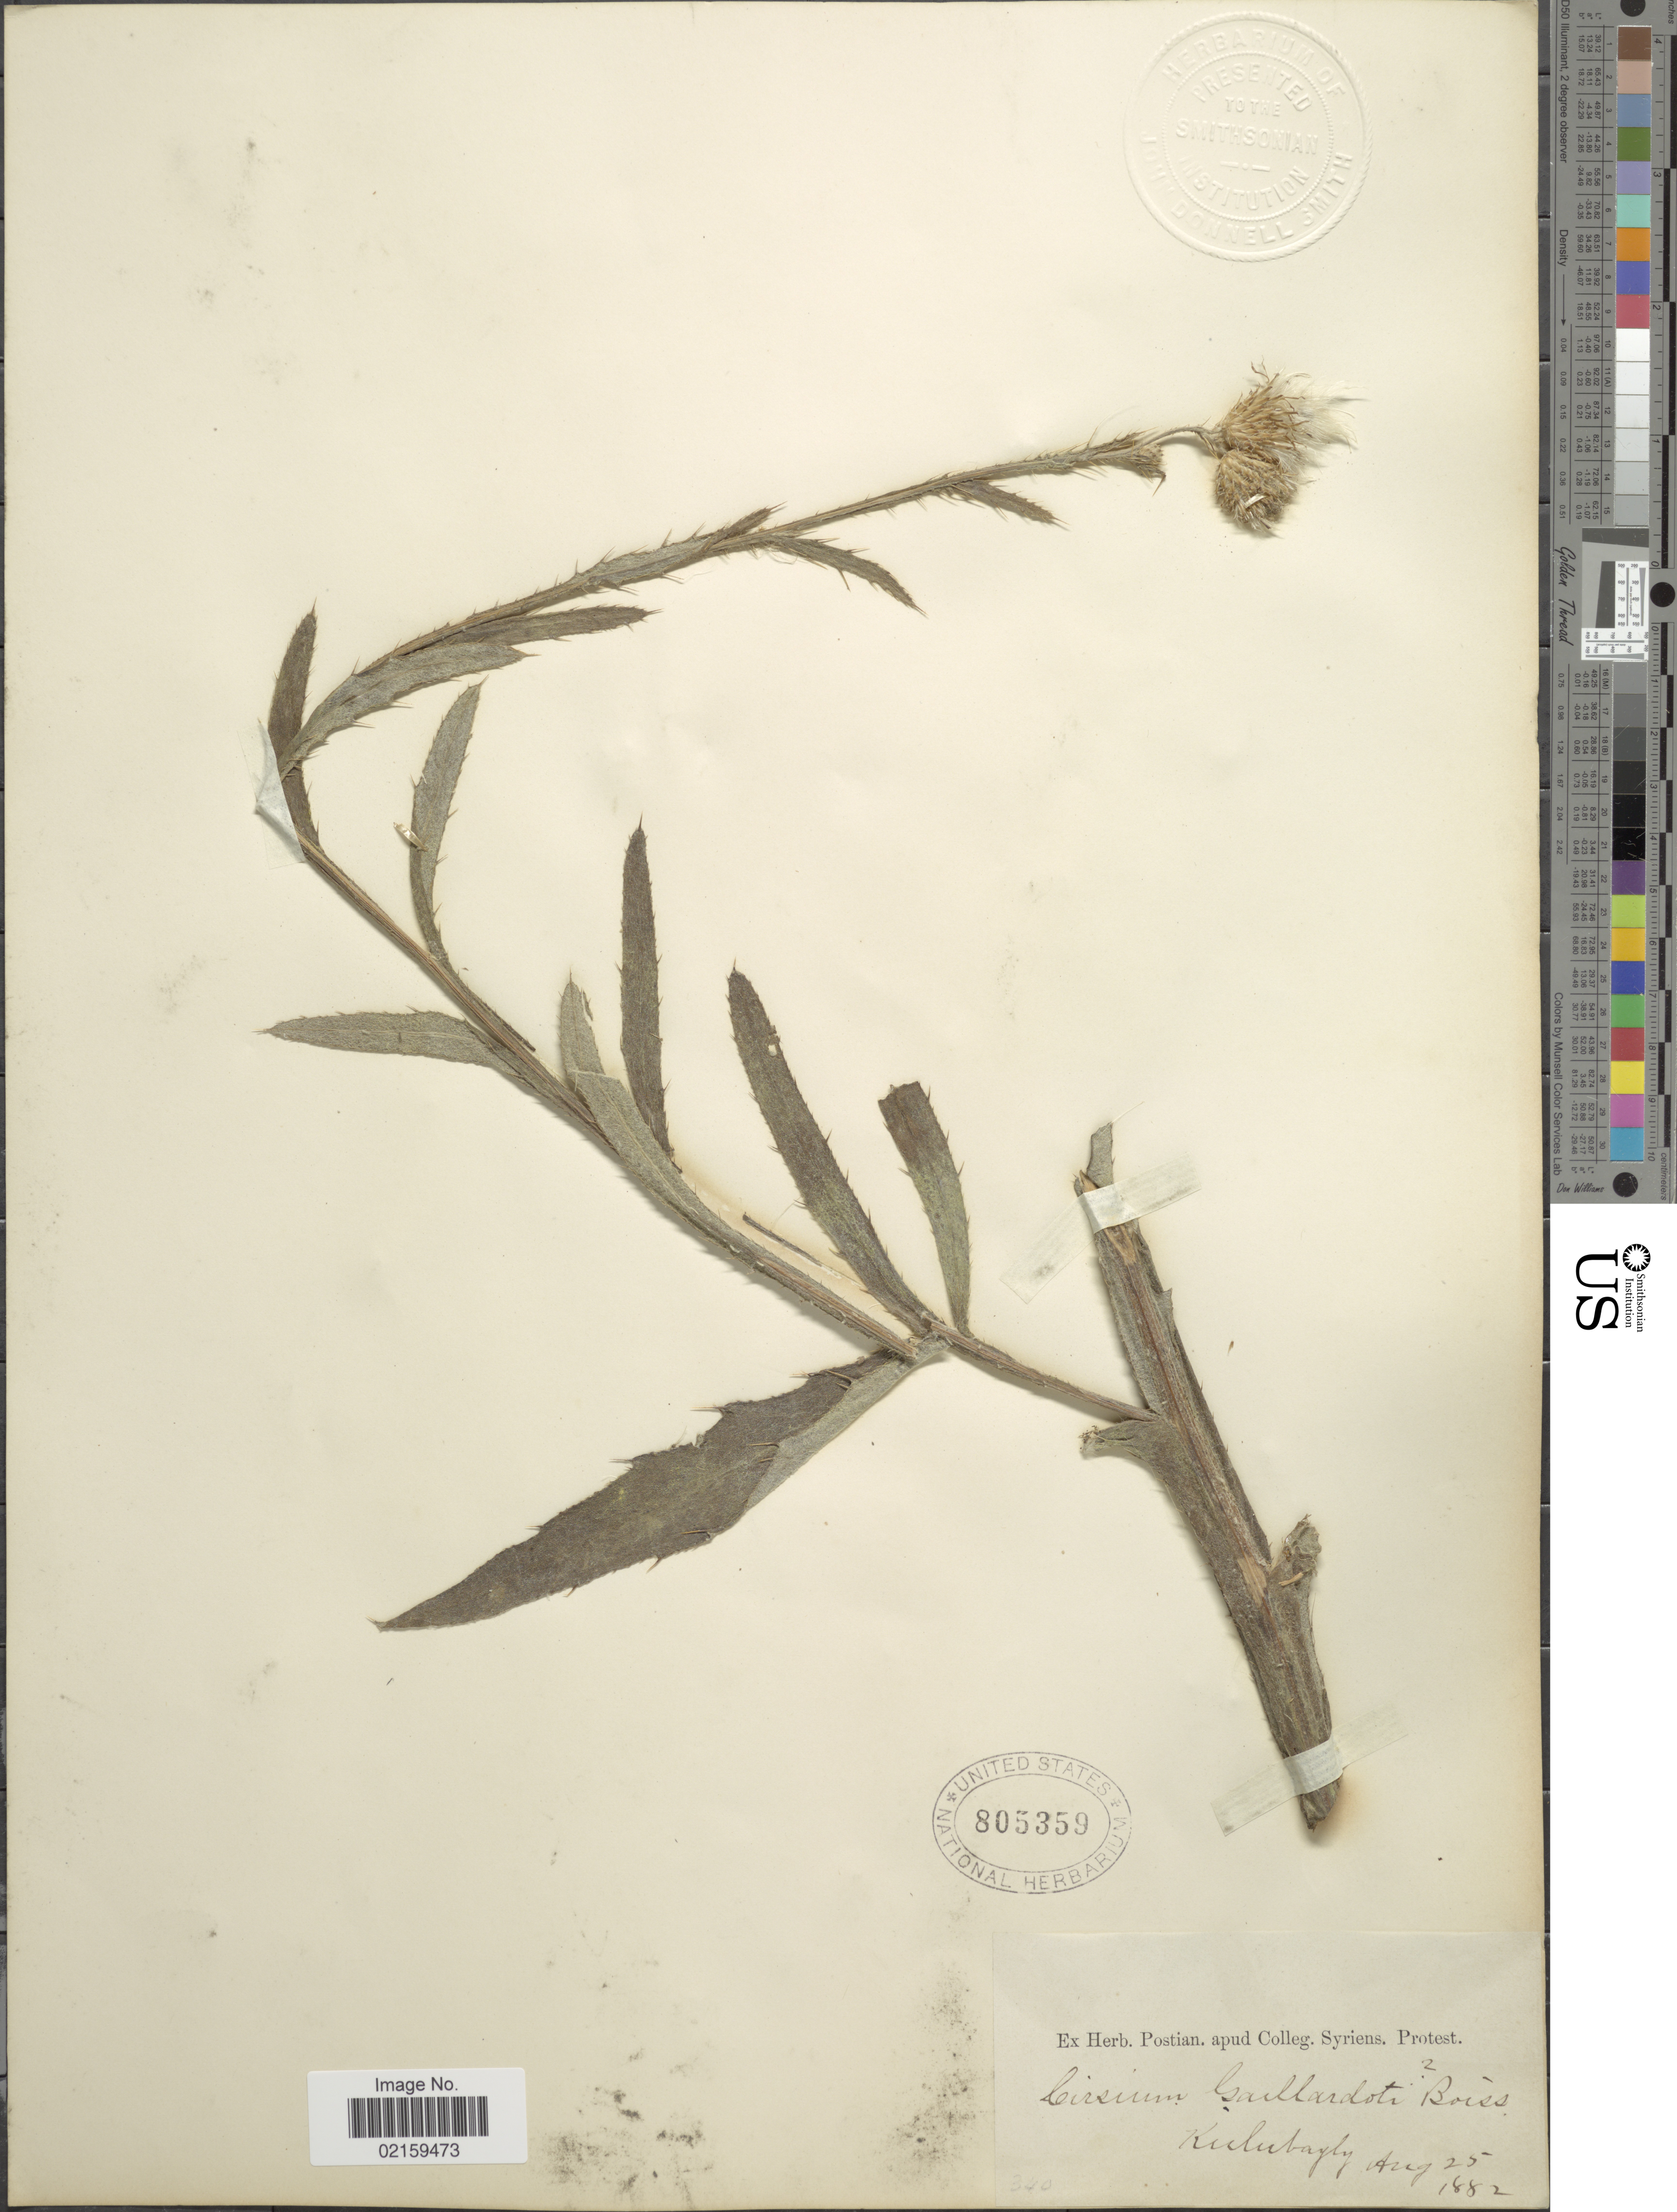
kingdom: Plantae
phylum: Tracheophyta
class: Magnoliopsida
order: Asterales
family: Asteraceae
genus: Cirsium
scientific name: Cirsium creticum subsp. gaillardotii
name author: (Boiss.) Davis & Parris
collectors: ex herb. Postian. apud Colleg. Syriens. Protest. USE "Fannie P. A. Shepard" (10308853) AS PRIMARY COLLECTOR INSTEAD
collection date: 1882-08-25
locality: Kulubably [interpreted]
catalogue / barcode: US 805359